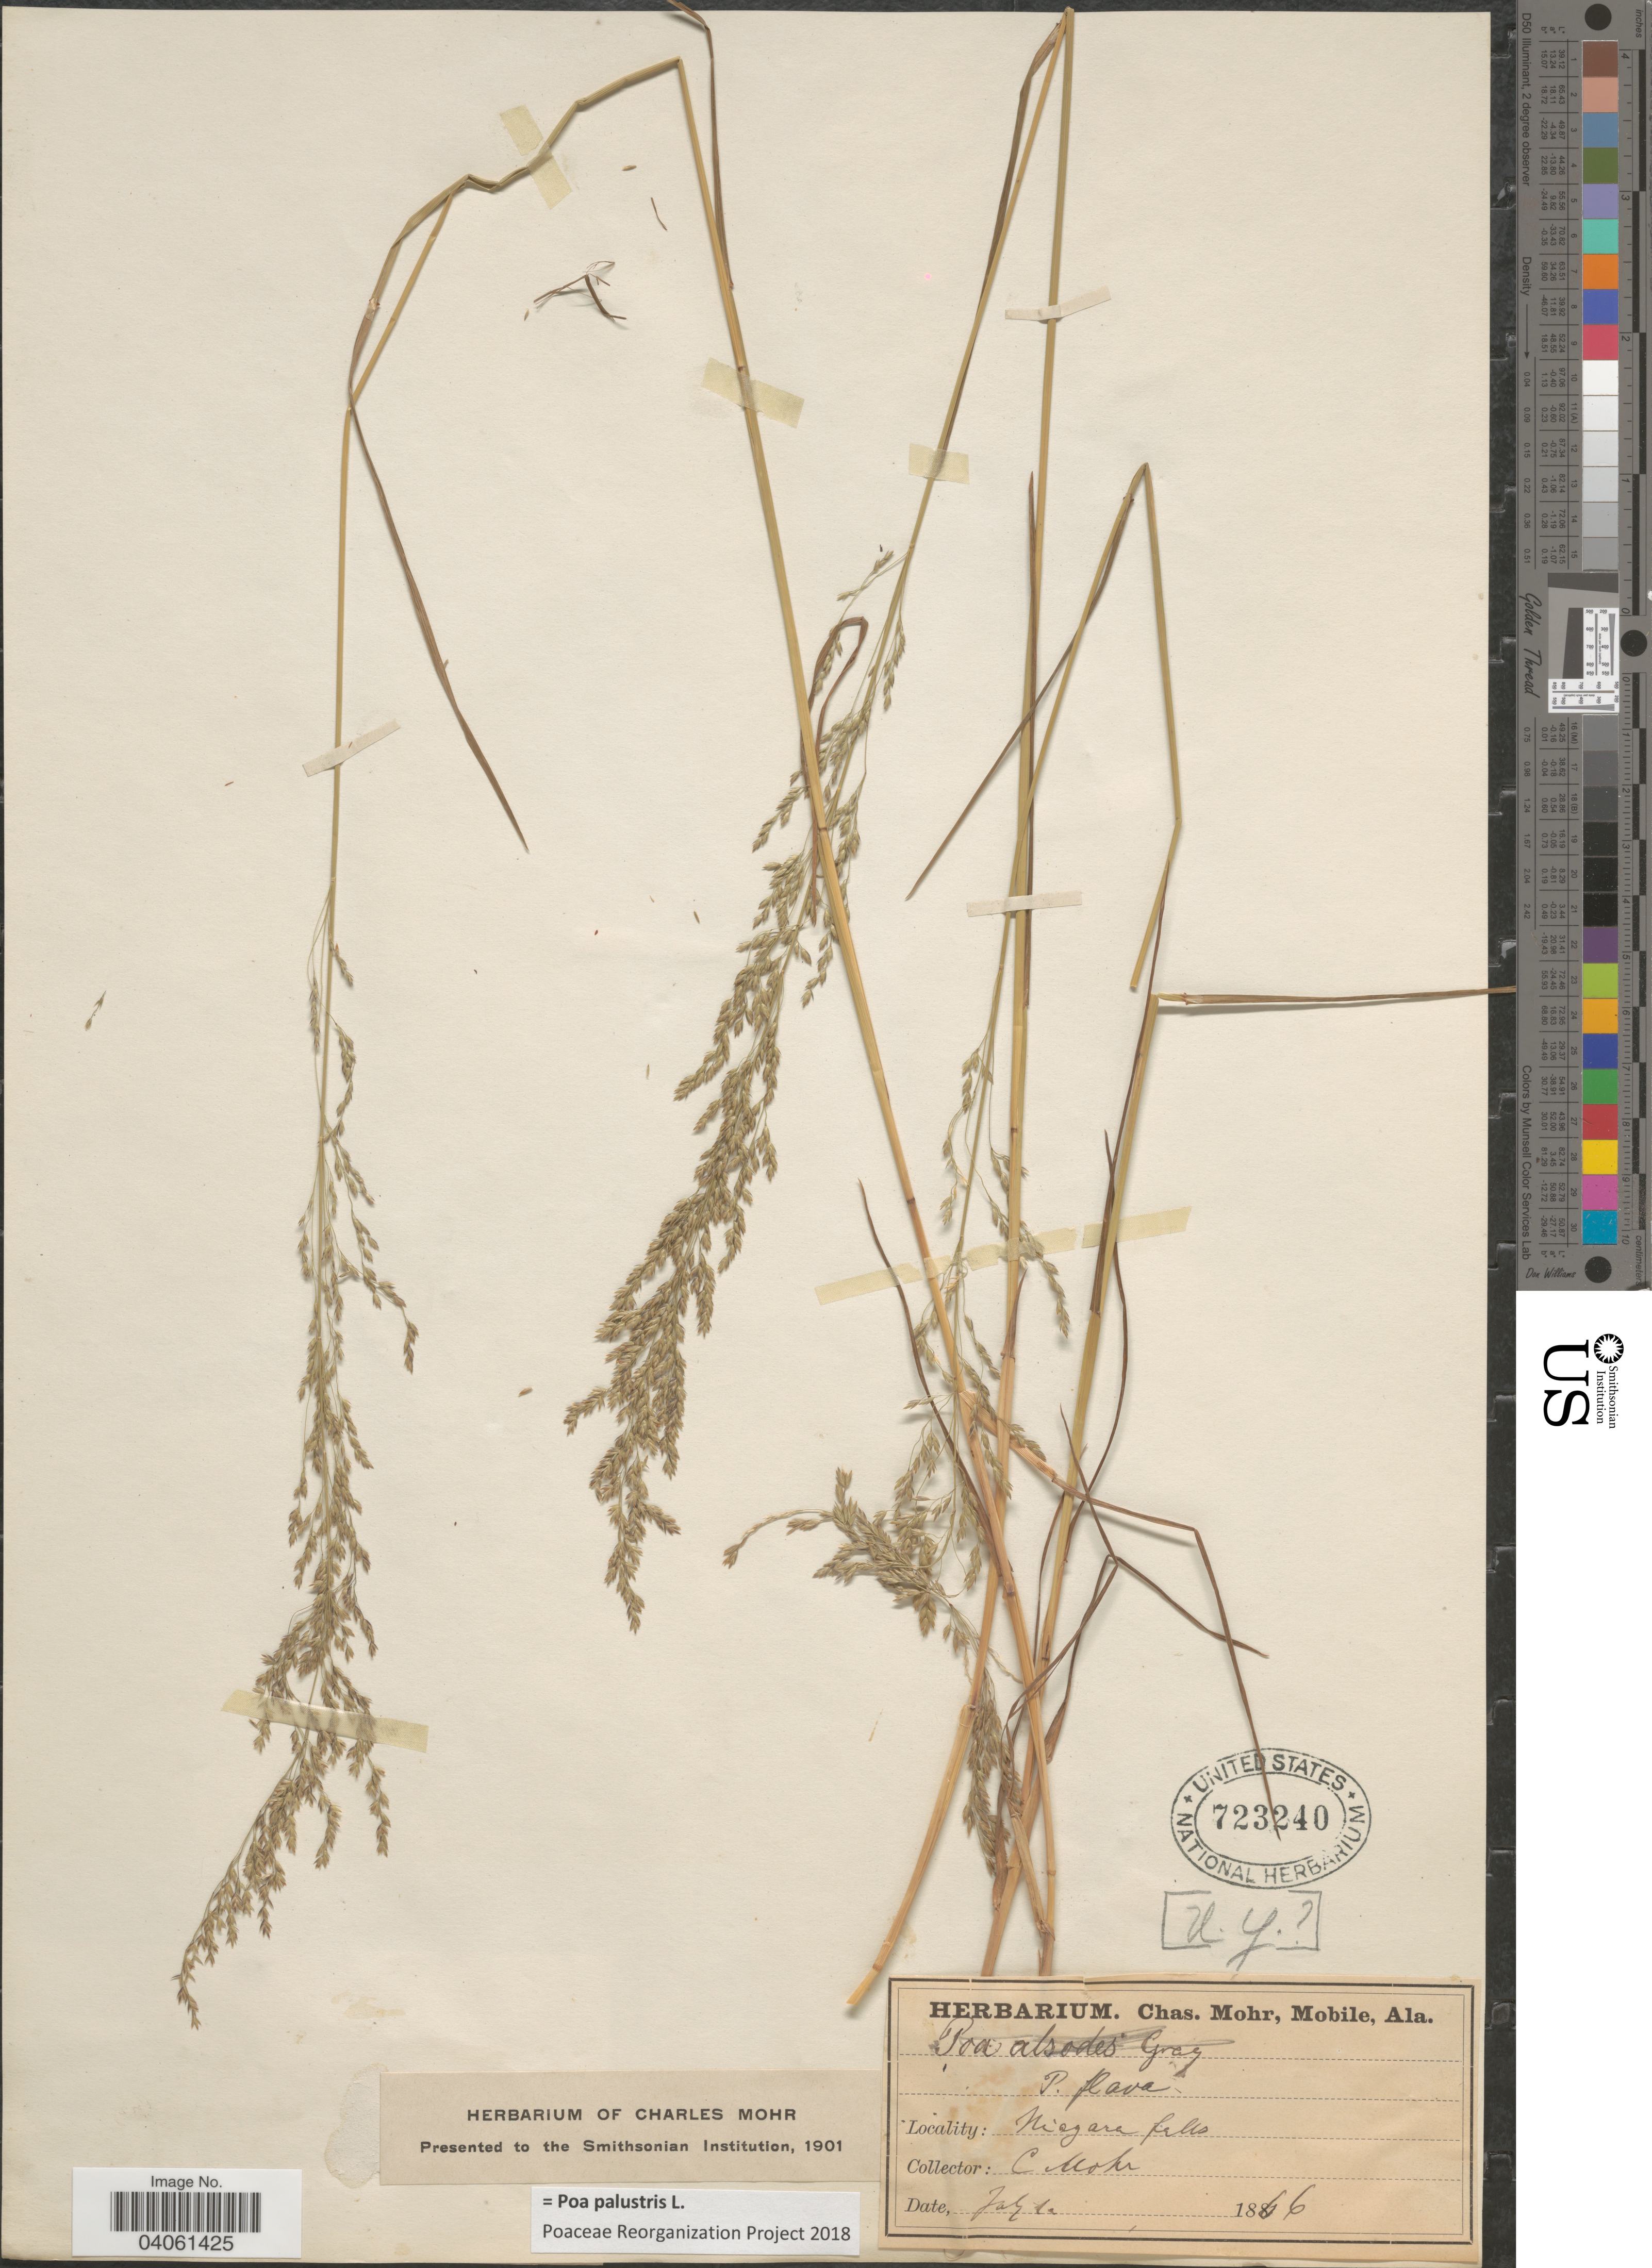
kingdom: Plantae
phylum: Tracheophyta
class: Liliopsida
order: Poales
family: Poaceae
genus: Poa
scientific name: Poa palustris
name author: L.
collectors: Mohr, C. T. (herbarium)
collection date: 1866-07-01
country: United States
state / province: New York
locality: Niagara Falls.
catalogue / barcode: US 723240